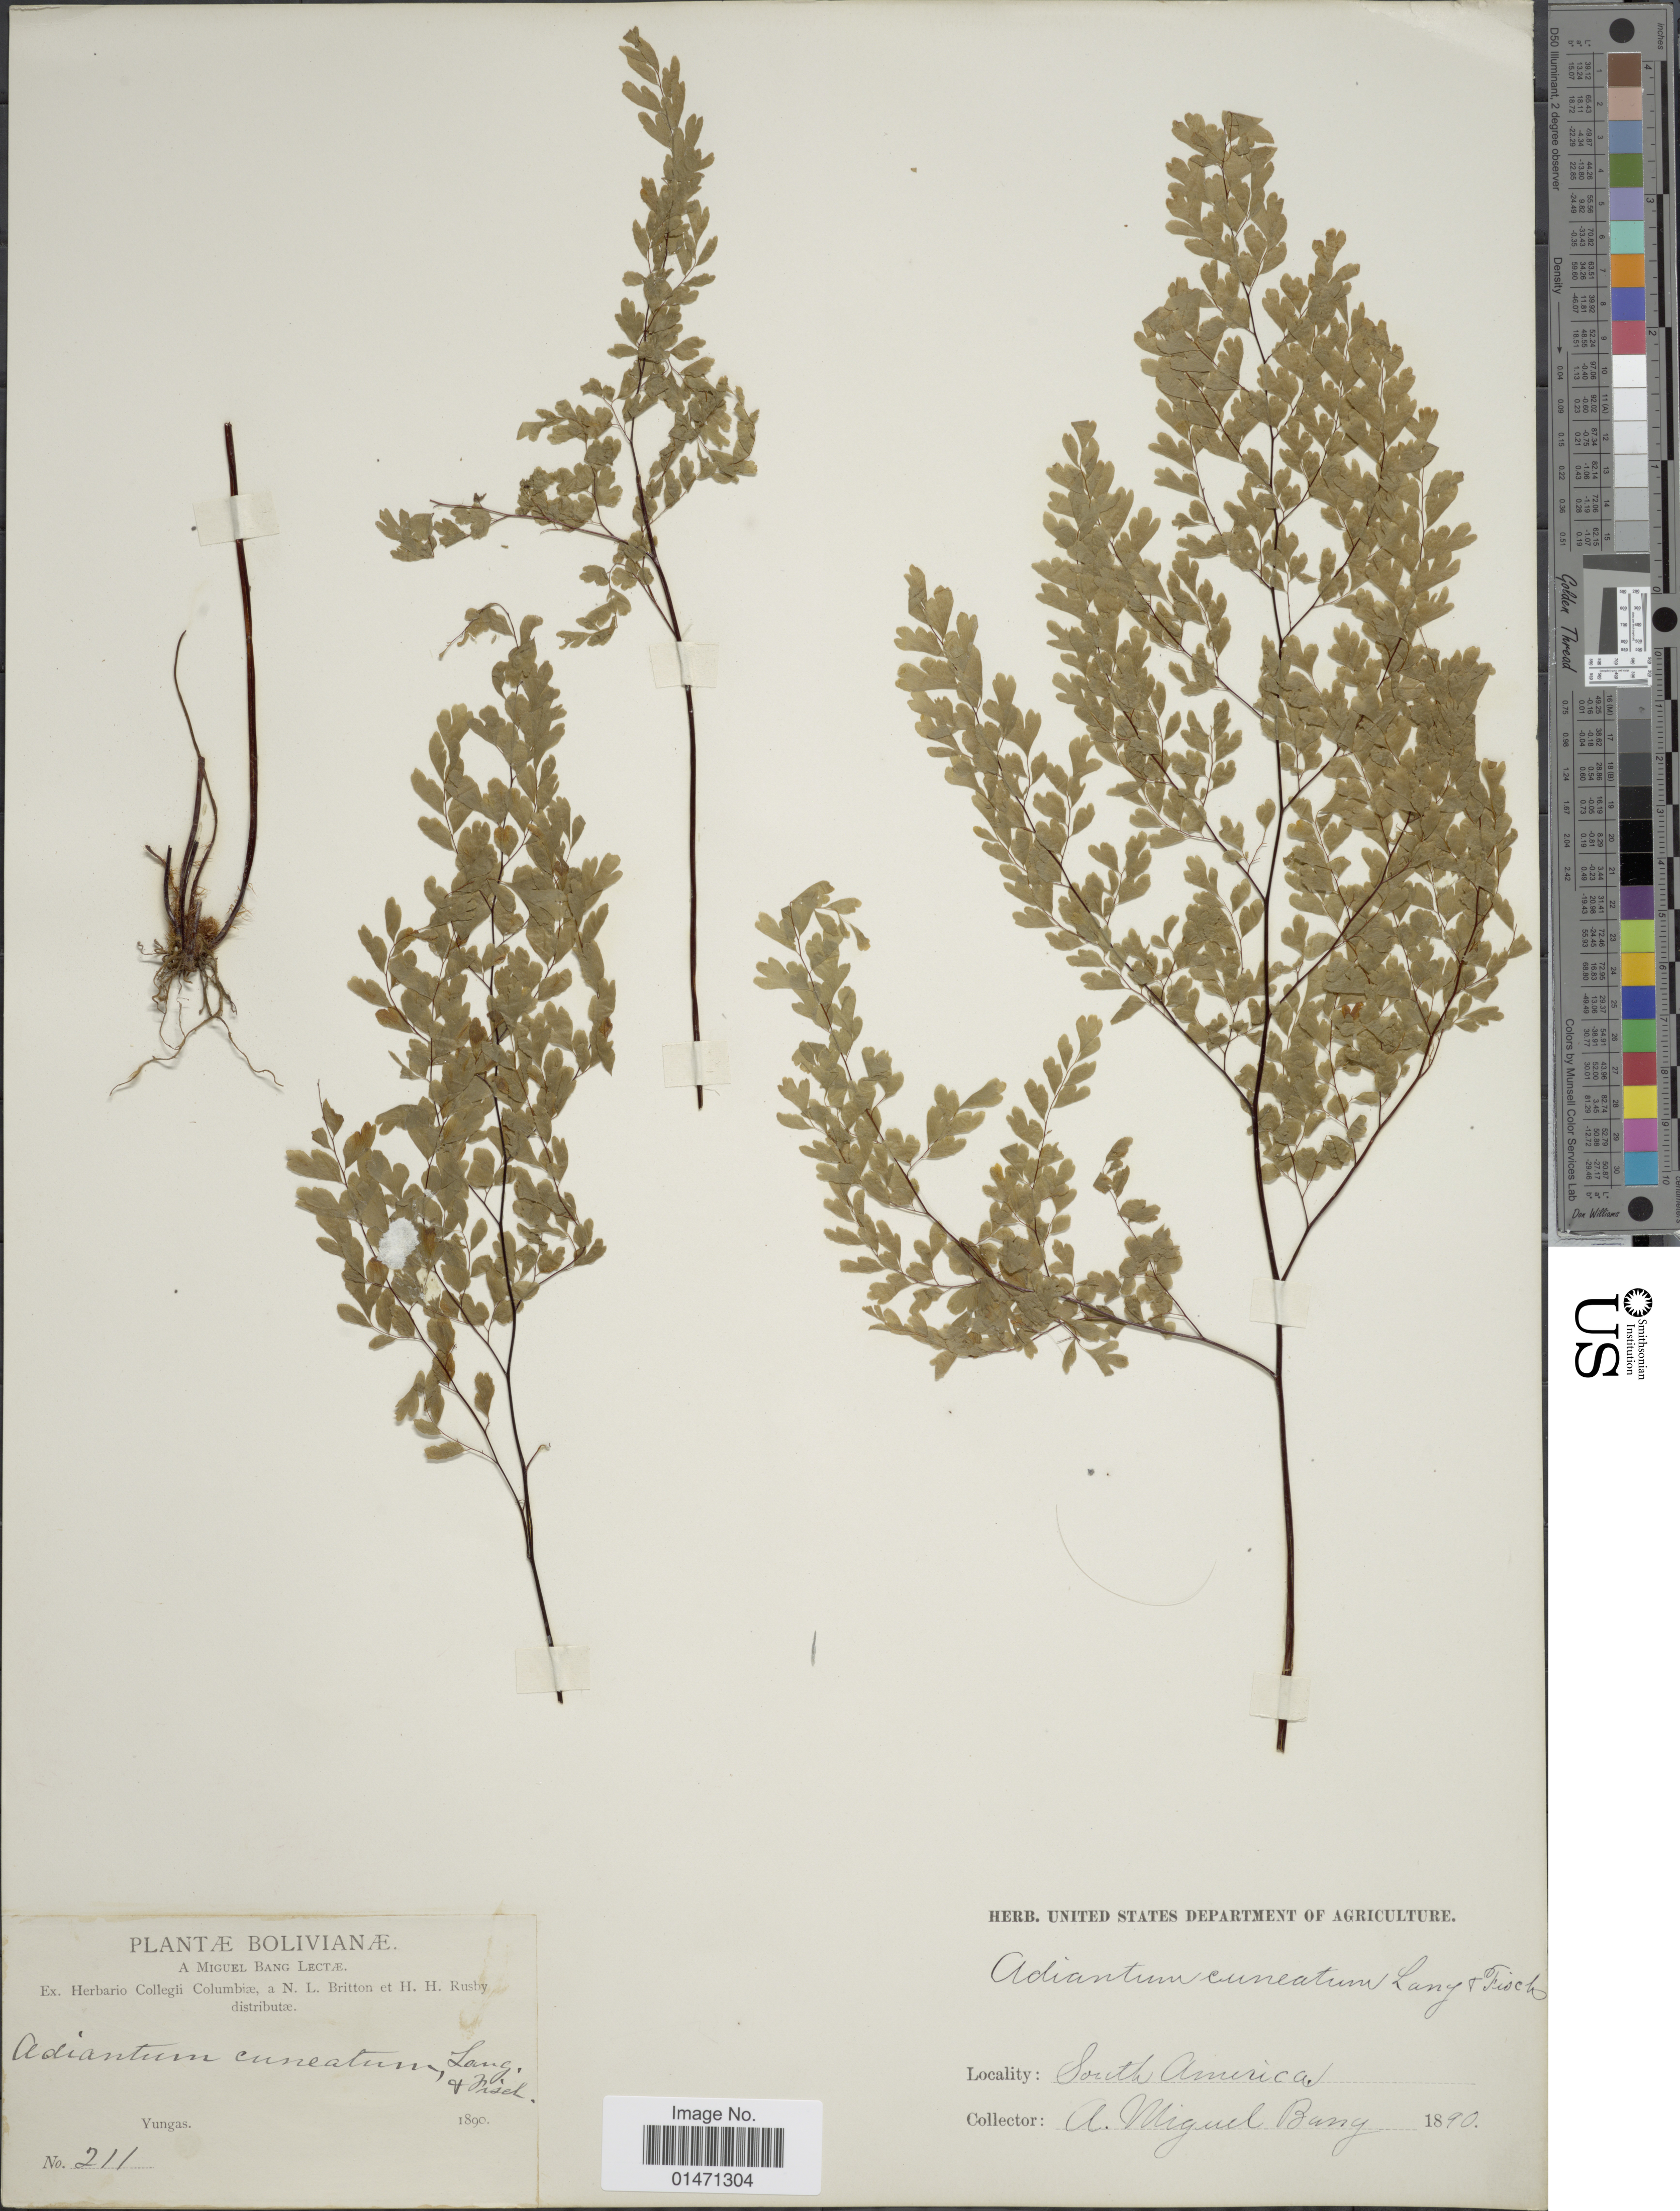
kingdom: Plantae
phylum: Tracheophyta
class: Polypodiopsida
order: Polypodiales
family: Pteridaceae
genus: Adiantum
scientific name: Adiantum raddianum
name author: C. Presl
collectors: M. Bang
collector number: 211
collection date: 1890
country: Bolivia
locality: South America, Yungas